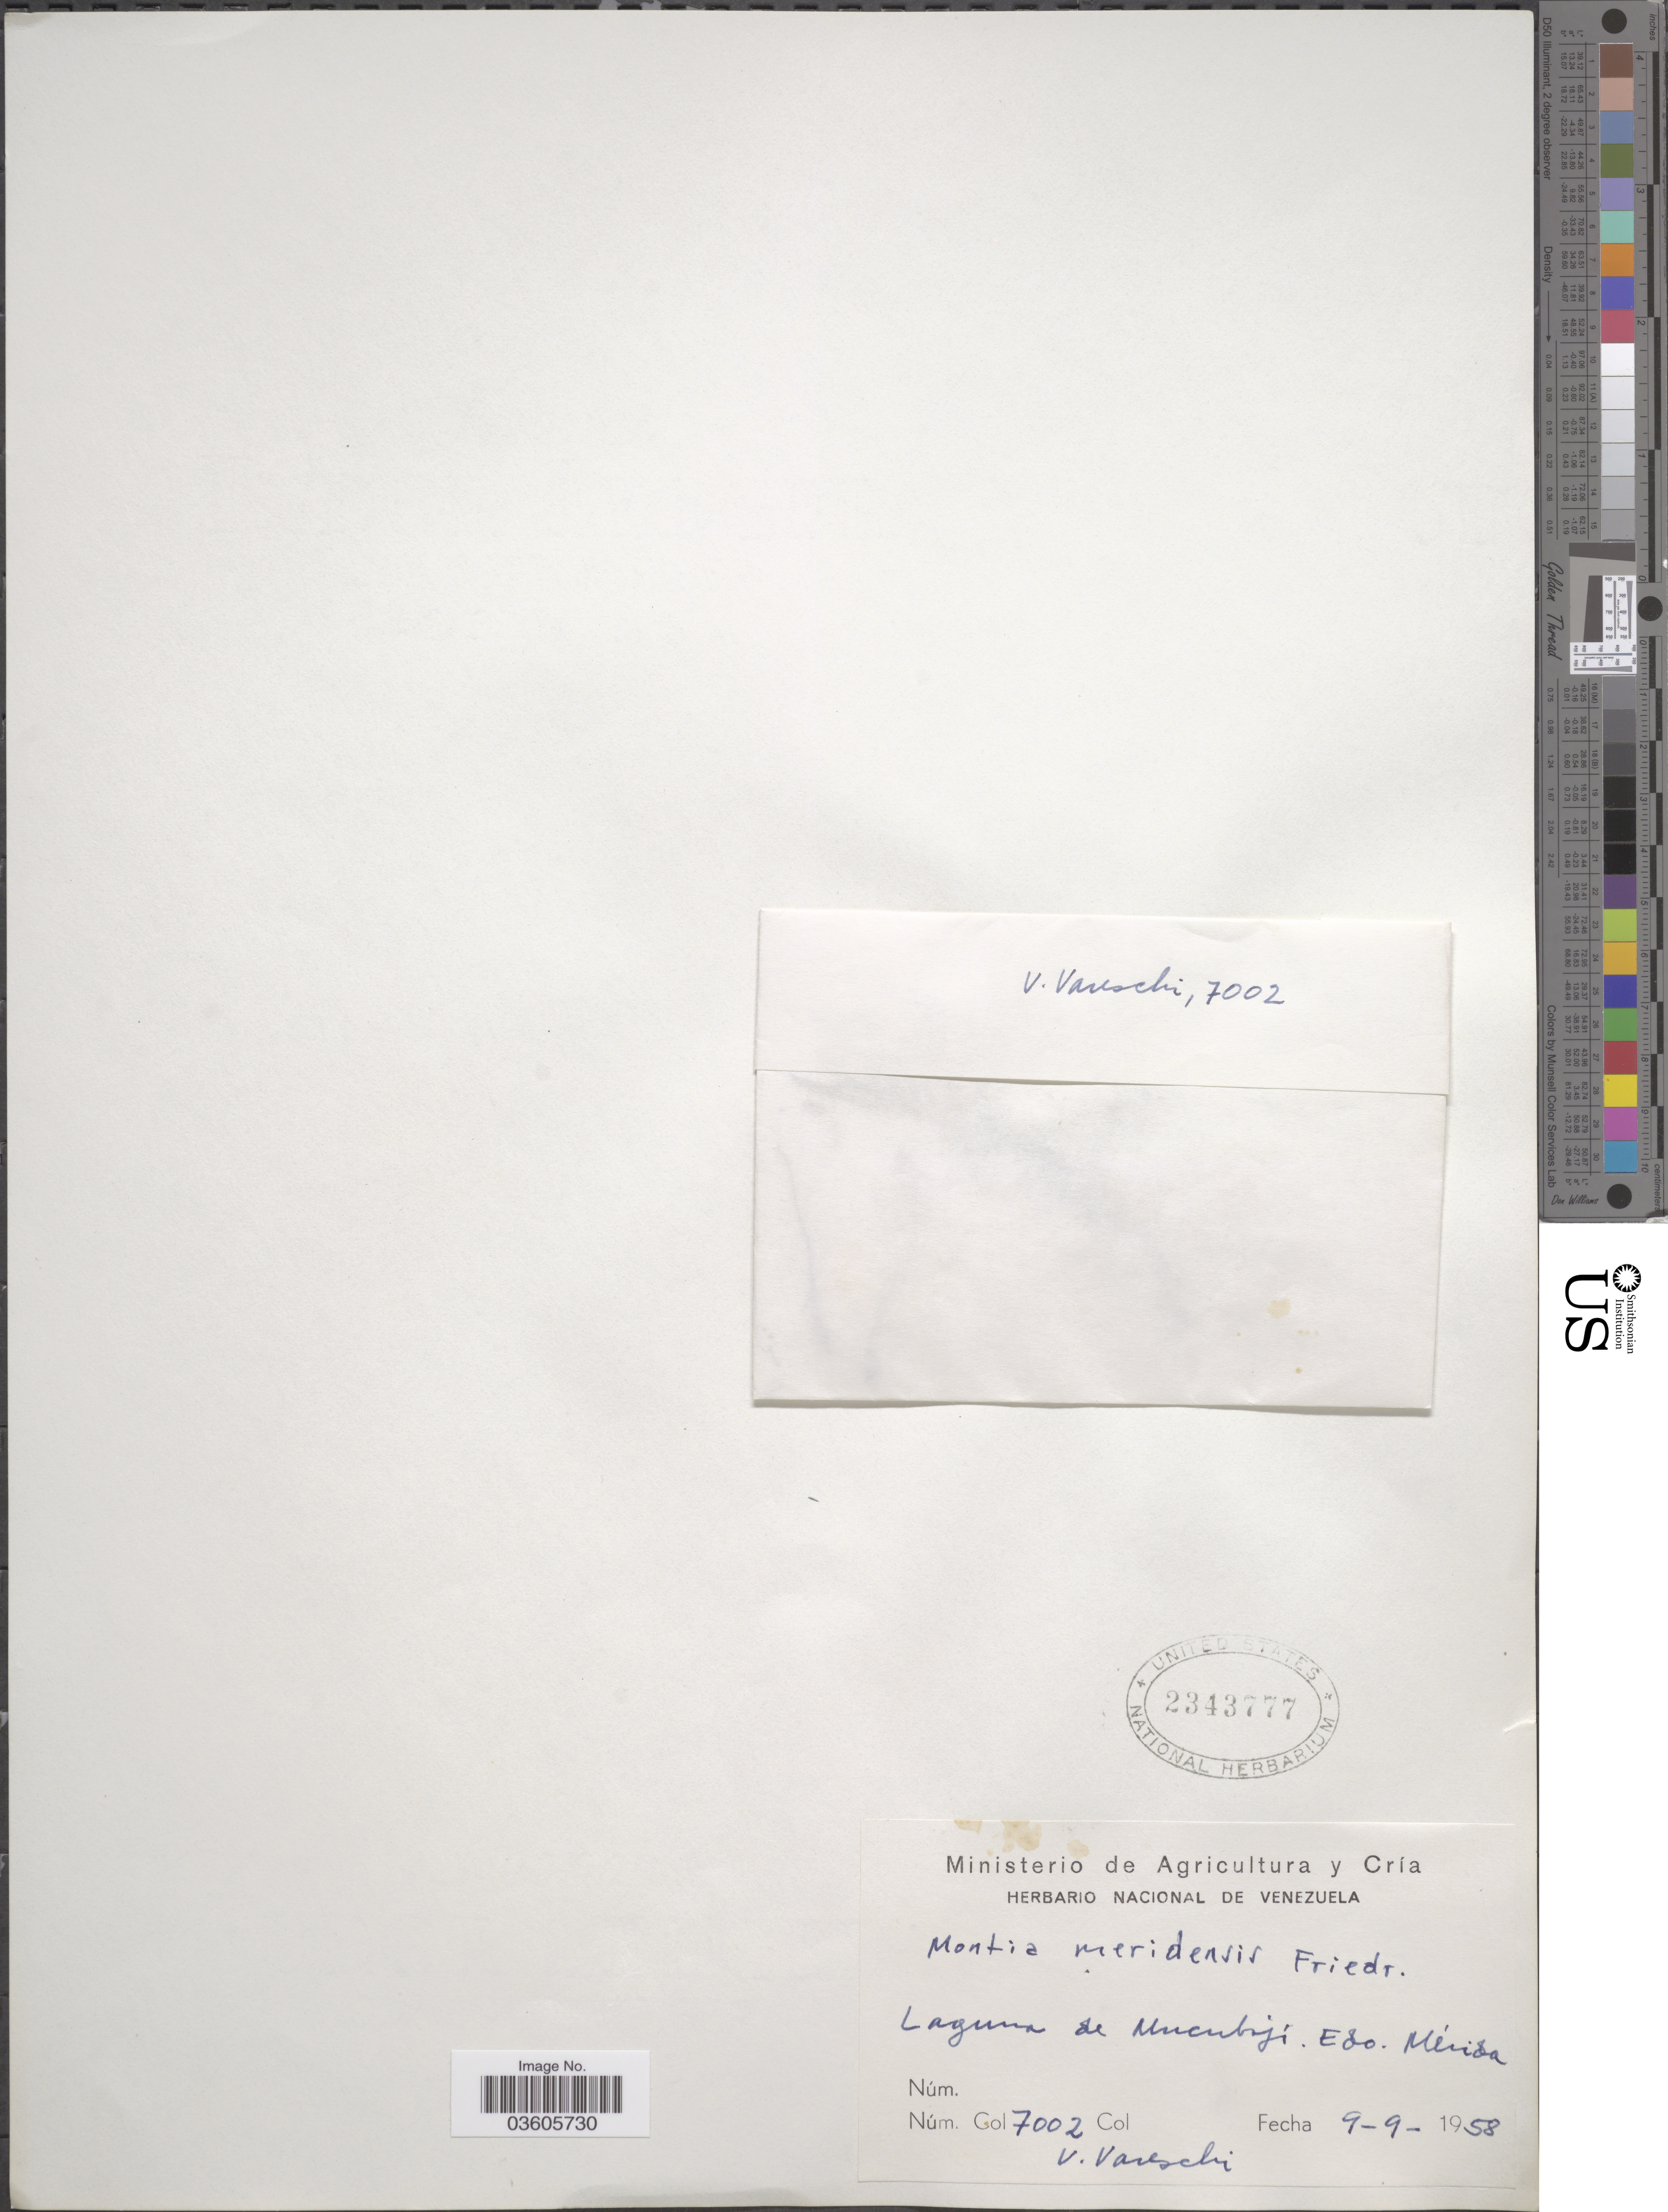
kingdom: Plantae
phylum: Tracheophyta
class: Magnoliopsida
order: Caryophyllales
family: Montiaceae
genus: Montia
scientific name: Montia meridensis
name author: Friedrich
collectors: V. Vareschi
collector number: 7002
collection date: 1958-09-09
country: Venezuela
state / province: Mérida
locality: Laguna de Mucubají.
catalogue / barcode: US 2343777